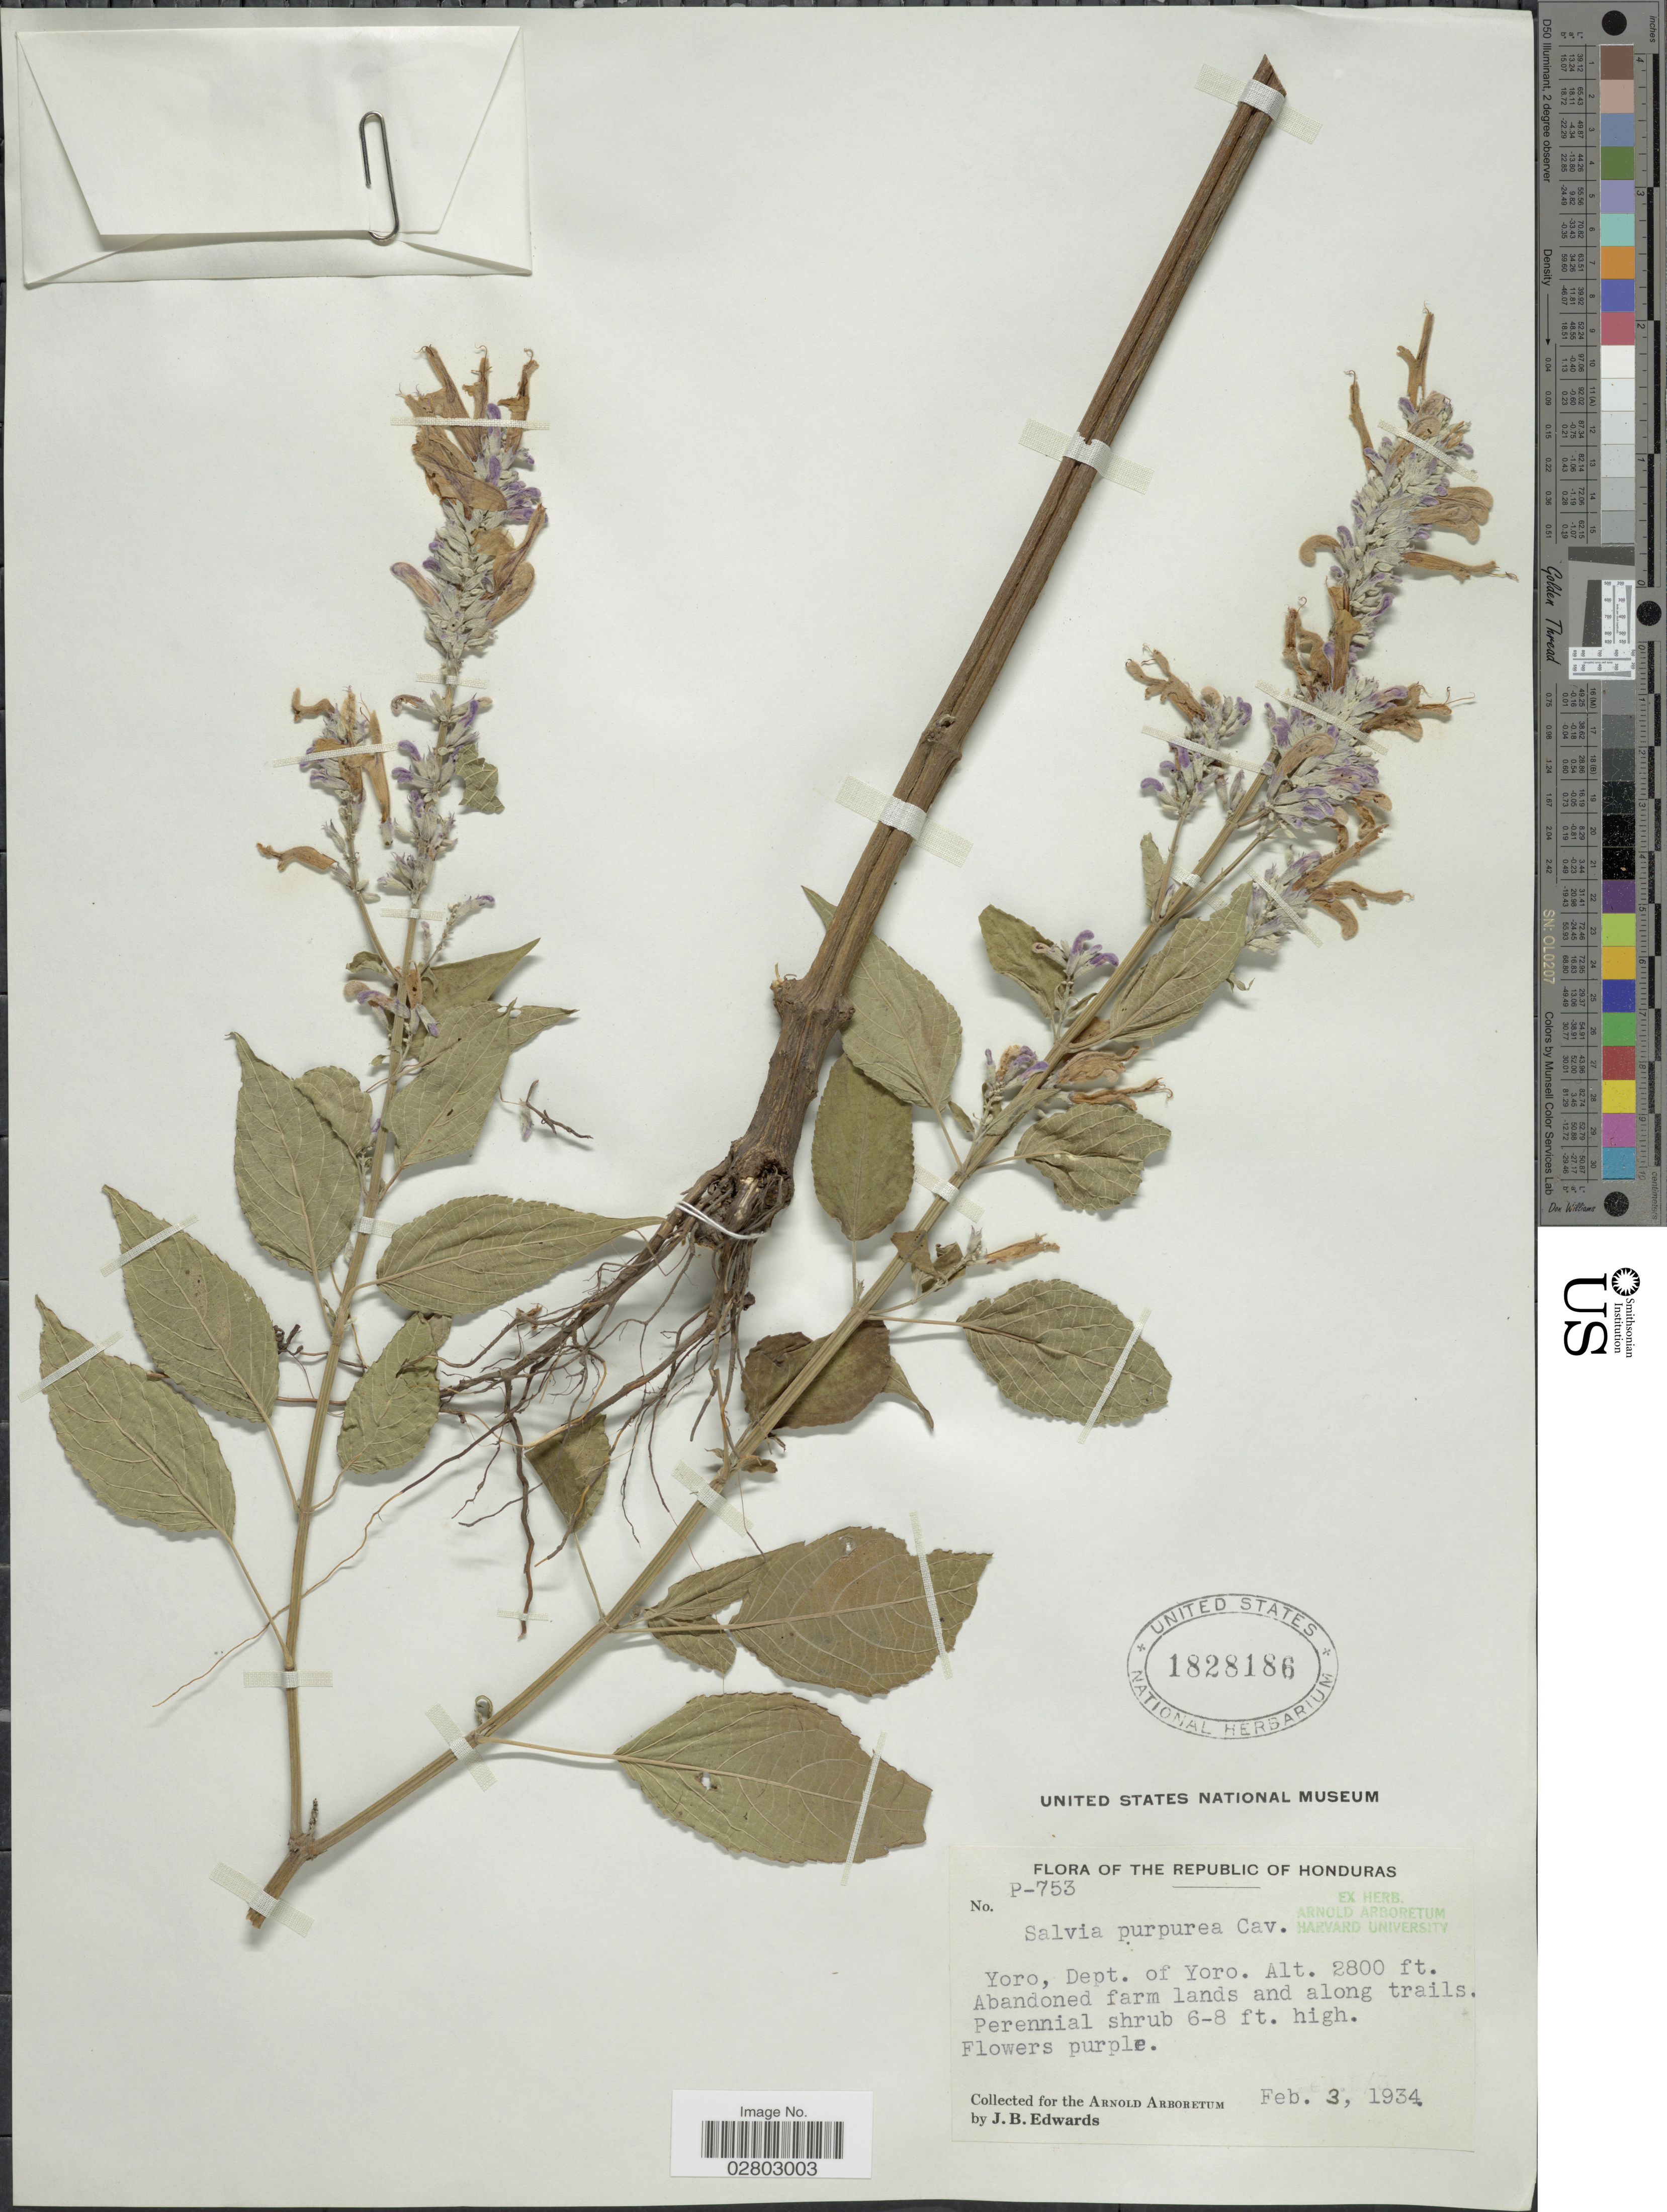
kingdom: Plantae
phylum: Tracheophyta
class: Magnoliopsida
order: Lamiales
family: Lamiaceae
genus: Salvia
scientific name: Salvia purpurea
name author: Cav.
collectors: J. B. Edwards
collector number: P-753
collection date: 1934-02-03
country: Honduras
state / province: Yoro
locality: Yoro, Dept. of Yoro, The Republic of Honduras.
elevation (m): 853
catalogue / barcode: US 1828186